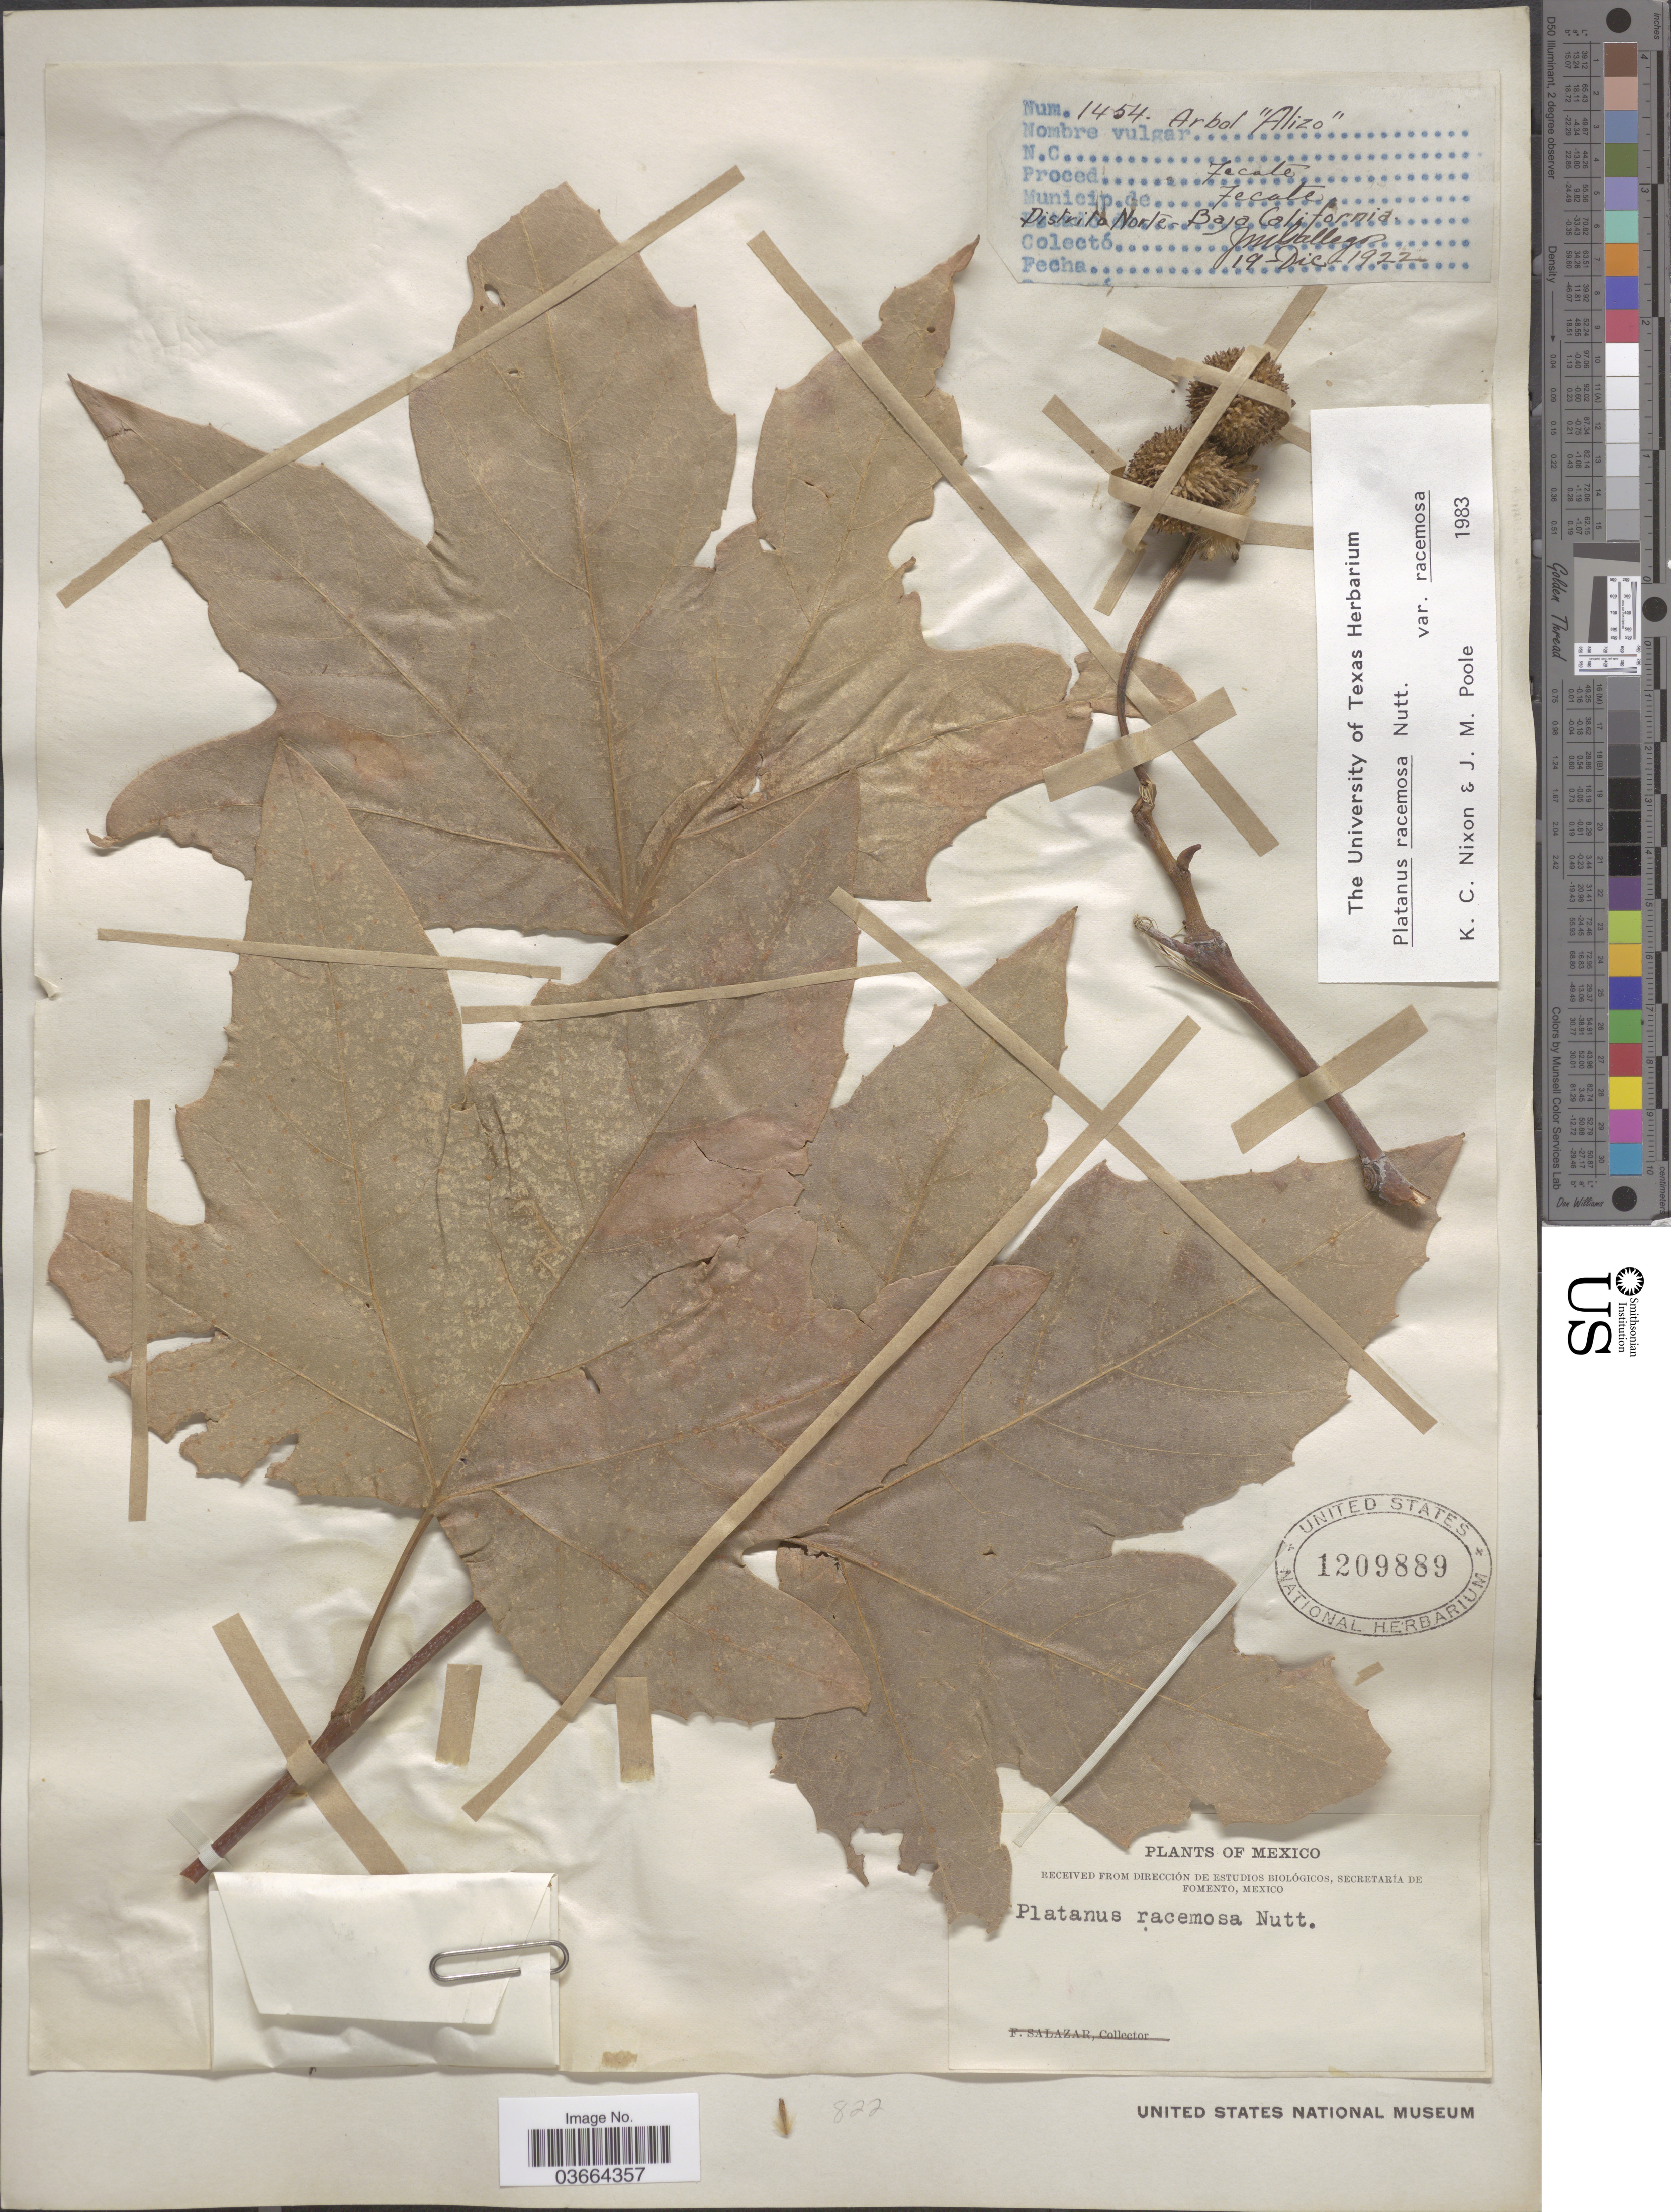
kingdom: Plantae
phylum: Tracheophyta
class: Magnoliopsida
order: Proteales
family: Platanaceae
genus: Platanus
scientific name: Platanus racemosa var. racemosa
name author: Nutt.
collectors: J. Gallegos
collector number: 1454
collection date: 1922-12-19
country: Mexico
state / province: Baja California Norte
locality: Proced. Tecate, Municip. de. Tecate. Distrito Norte - Baja California.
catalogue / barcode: US 1209889